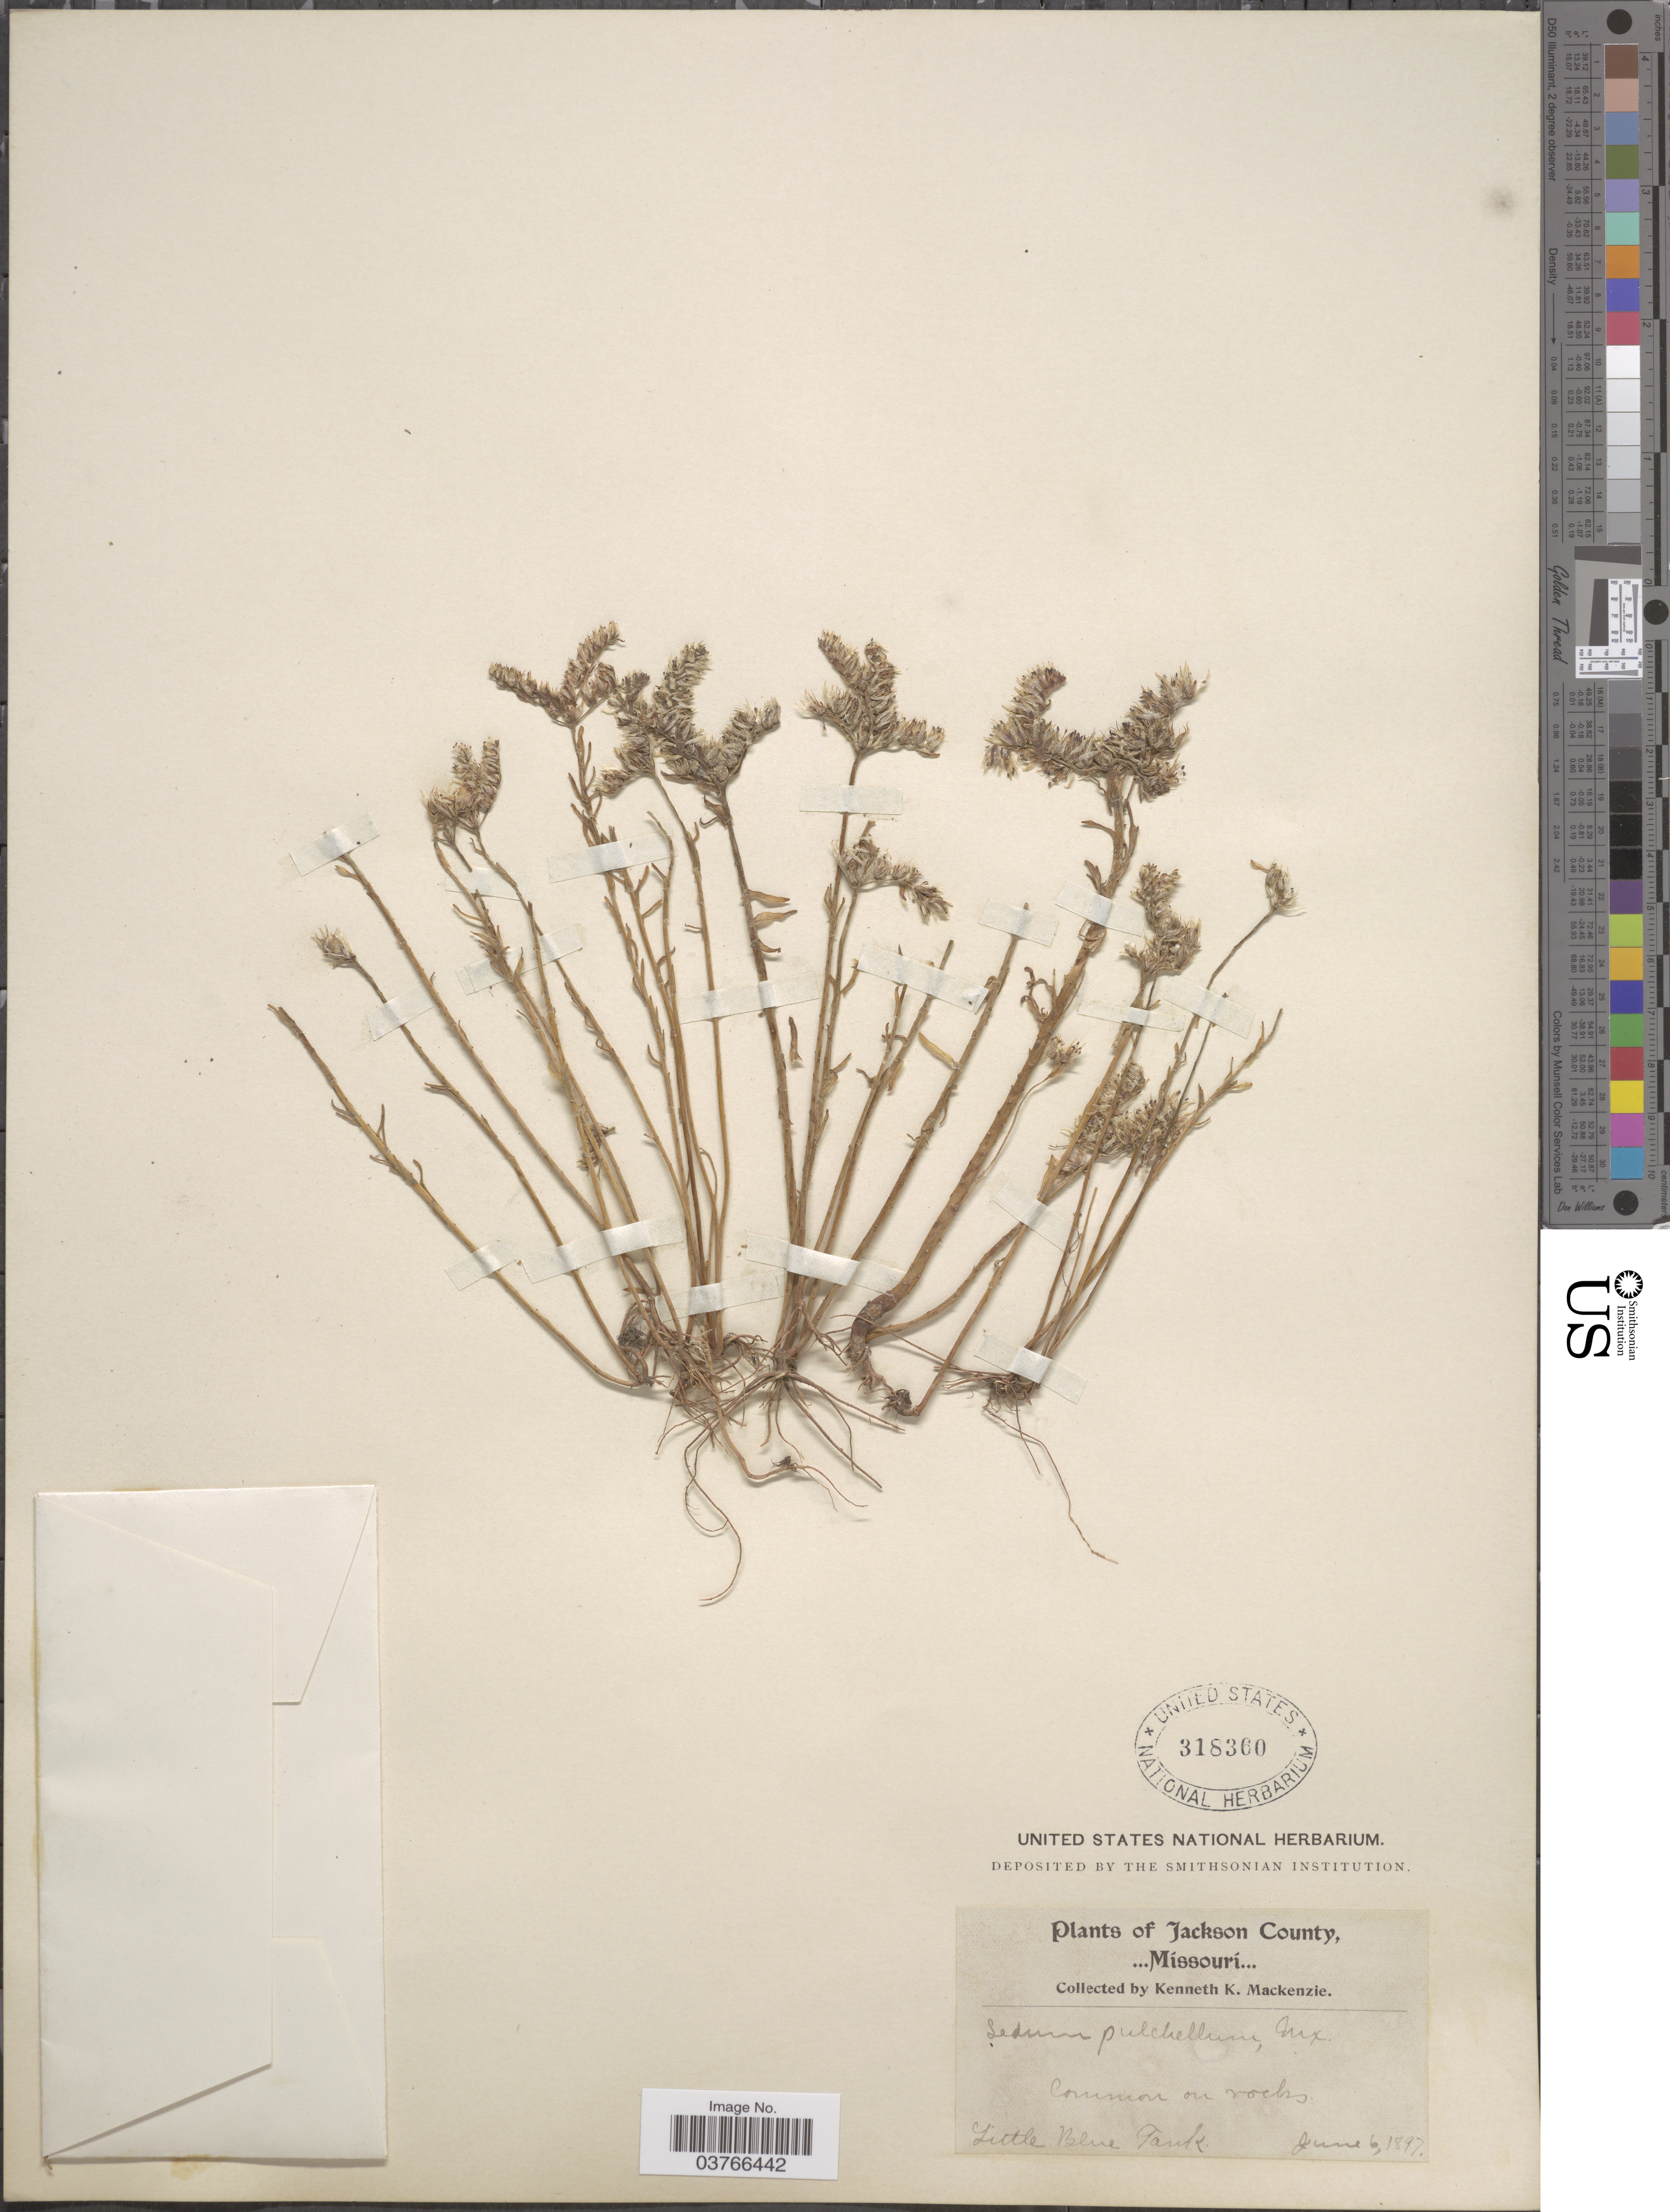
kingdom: Plantae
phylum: Tracheophyta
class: Magnoliopsida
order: Saxifragales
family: Crassulaceae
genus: Sedum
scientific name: Sedum pulchellum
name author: Michx.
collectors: K. K. Mackenzie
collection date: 1897-06-06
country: United States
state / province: Missouri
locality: Jackson County. Little Blue Tank.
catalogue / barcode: US 318360